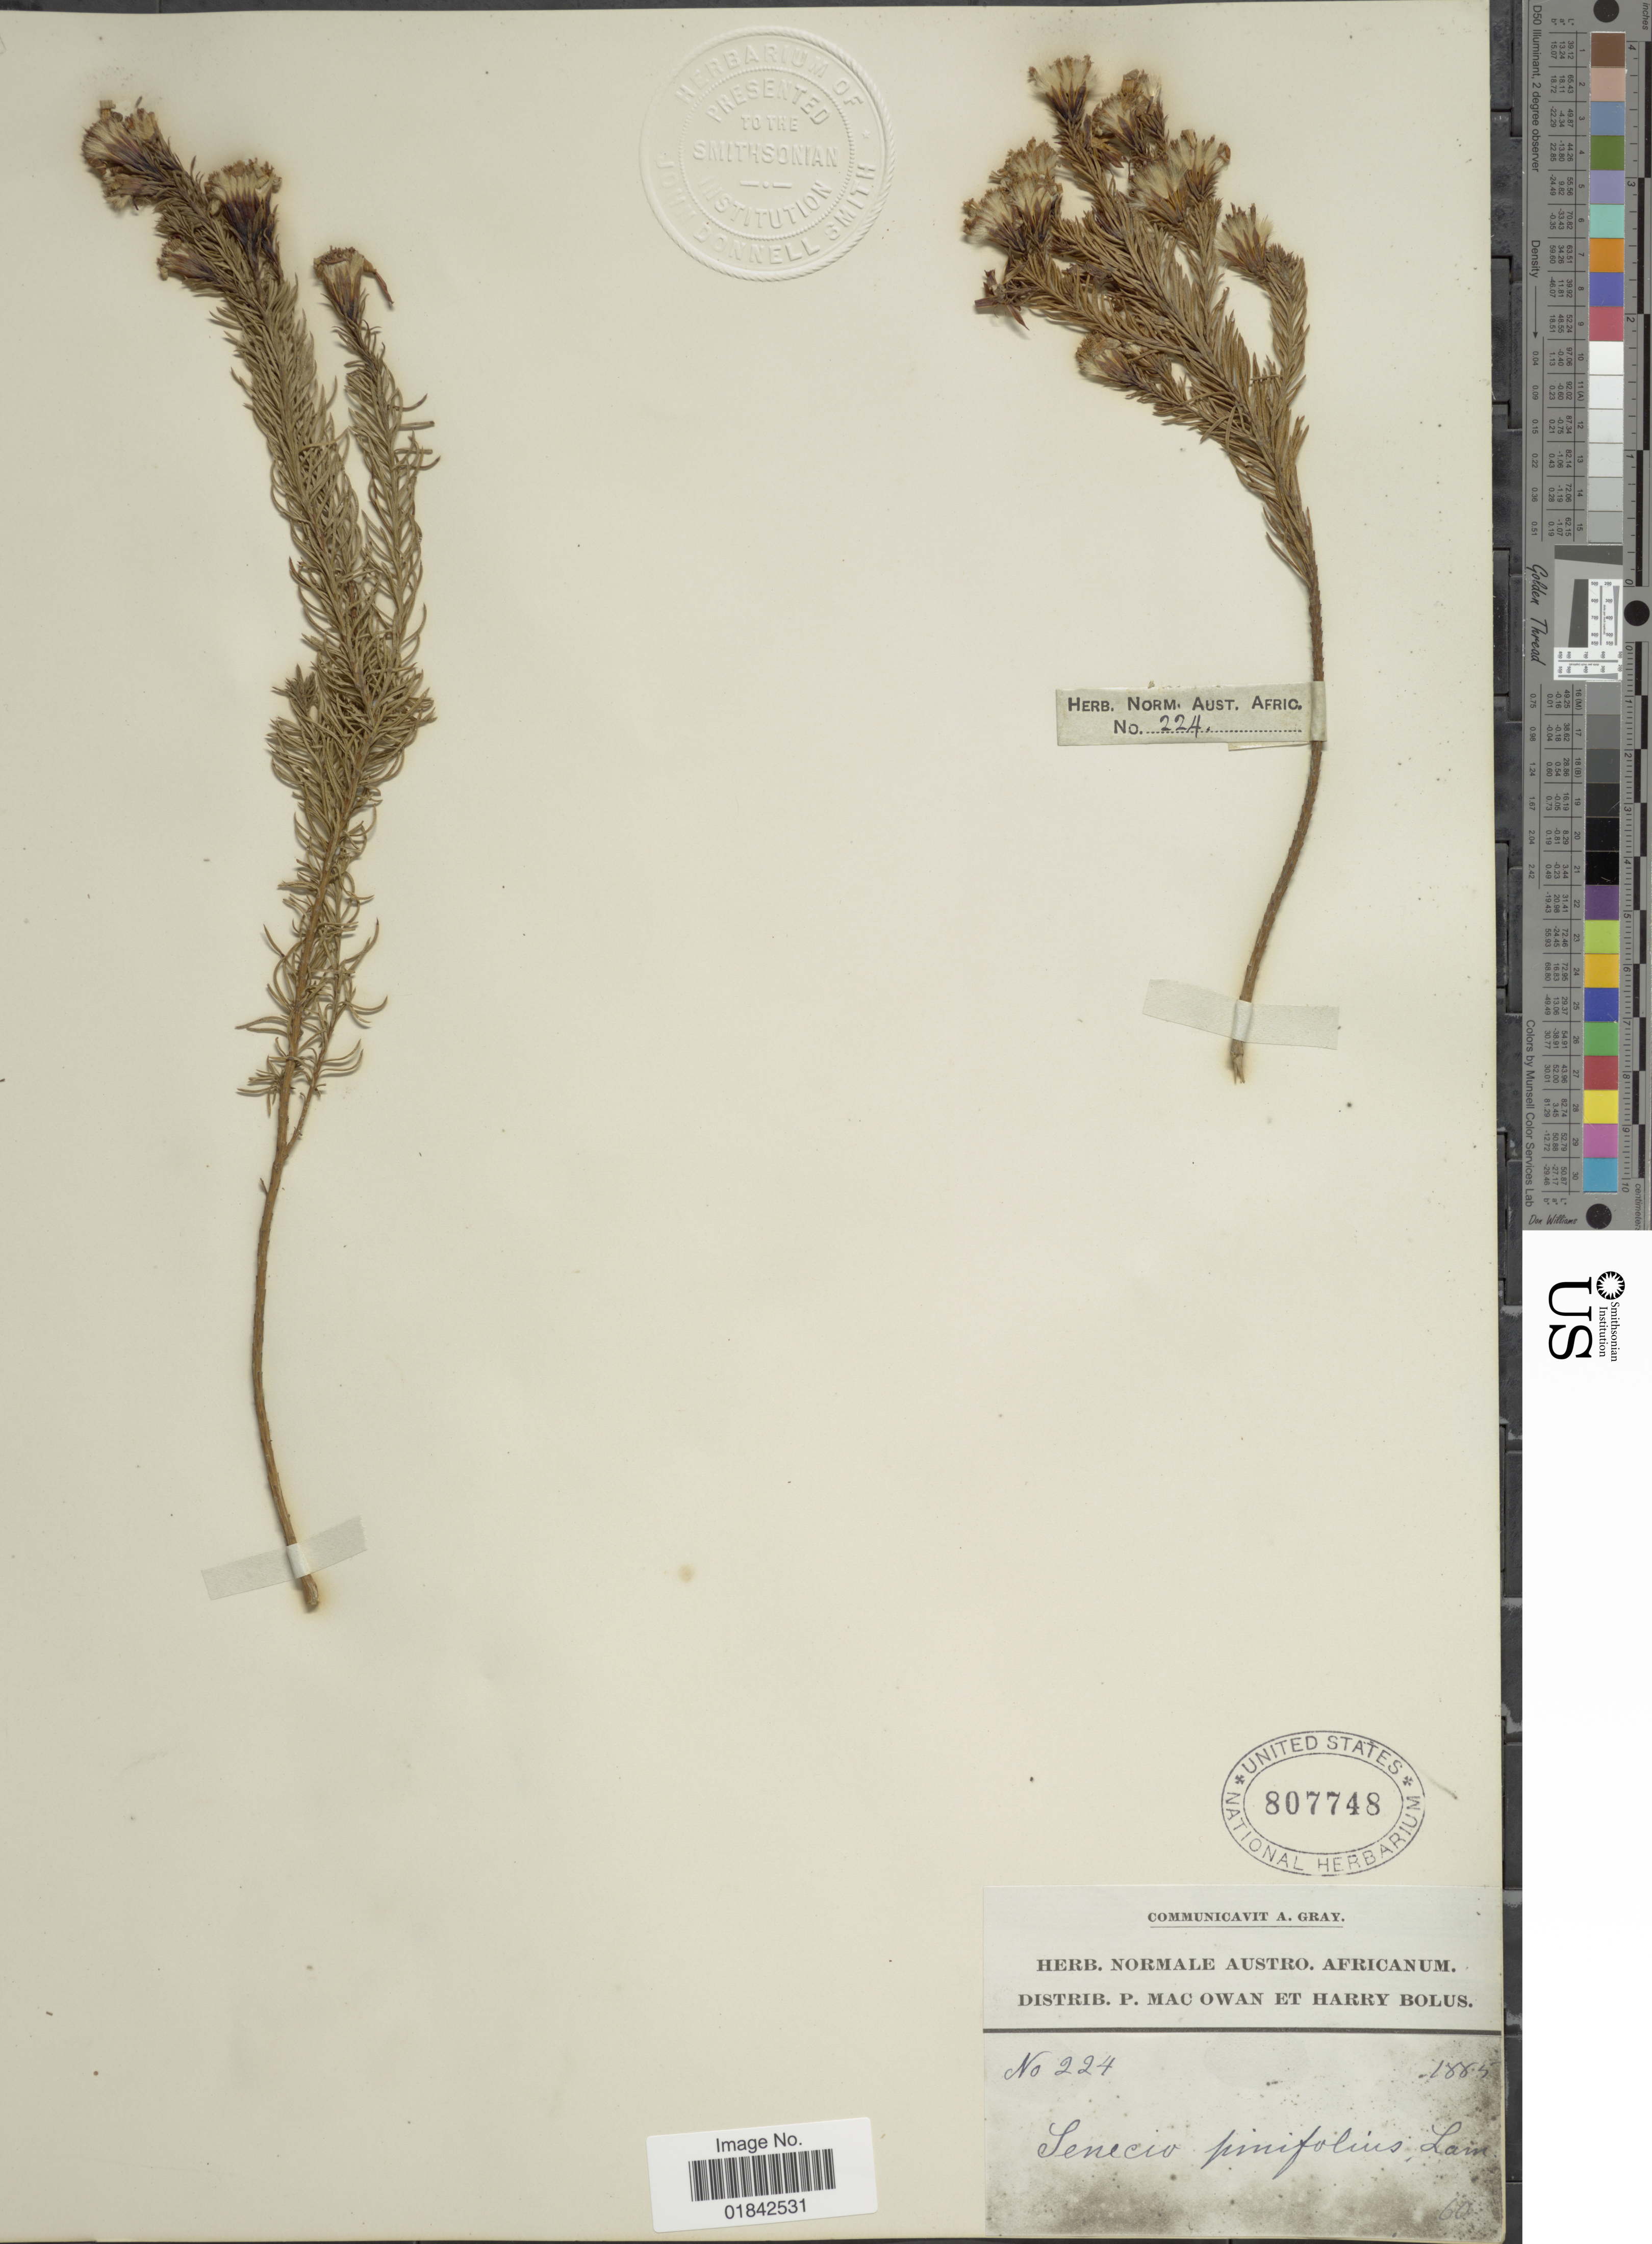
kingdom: Plantae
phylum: Tracheophyta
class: Magnoliopsida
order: Asterales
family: Asteraceae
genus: Senecio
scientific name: Senecio pinifolius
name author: (L.) Lam.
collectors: P. MacOwan & H. Bolus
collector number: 224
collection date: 1885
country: South Africa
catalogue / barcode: US 807748